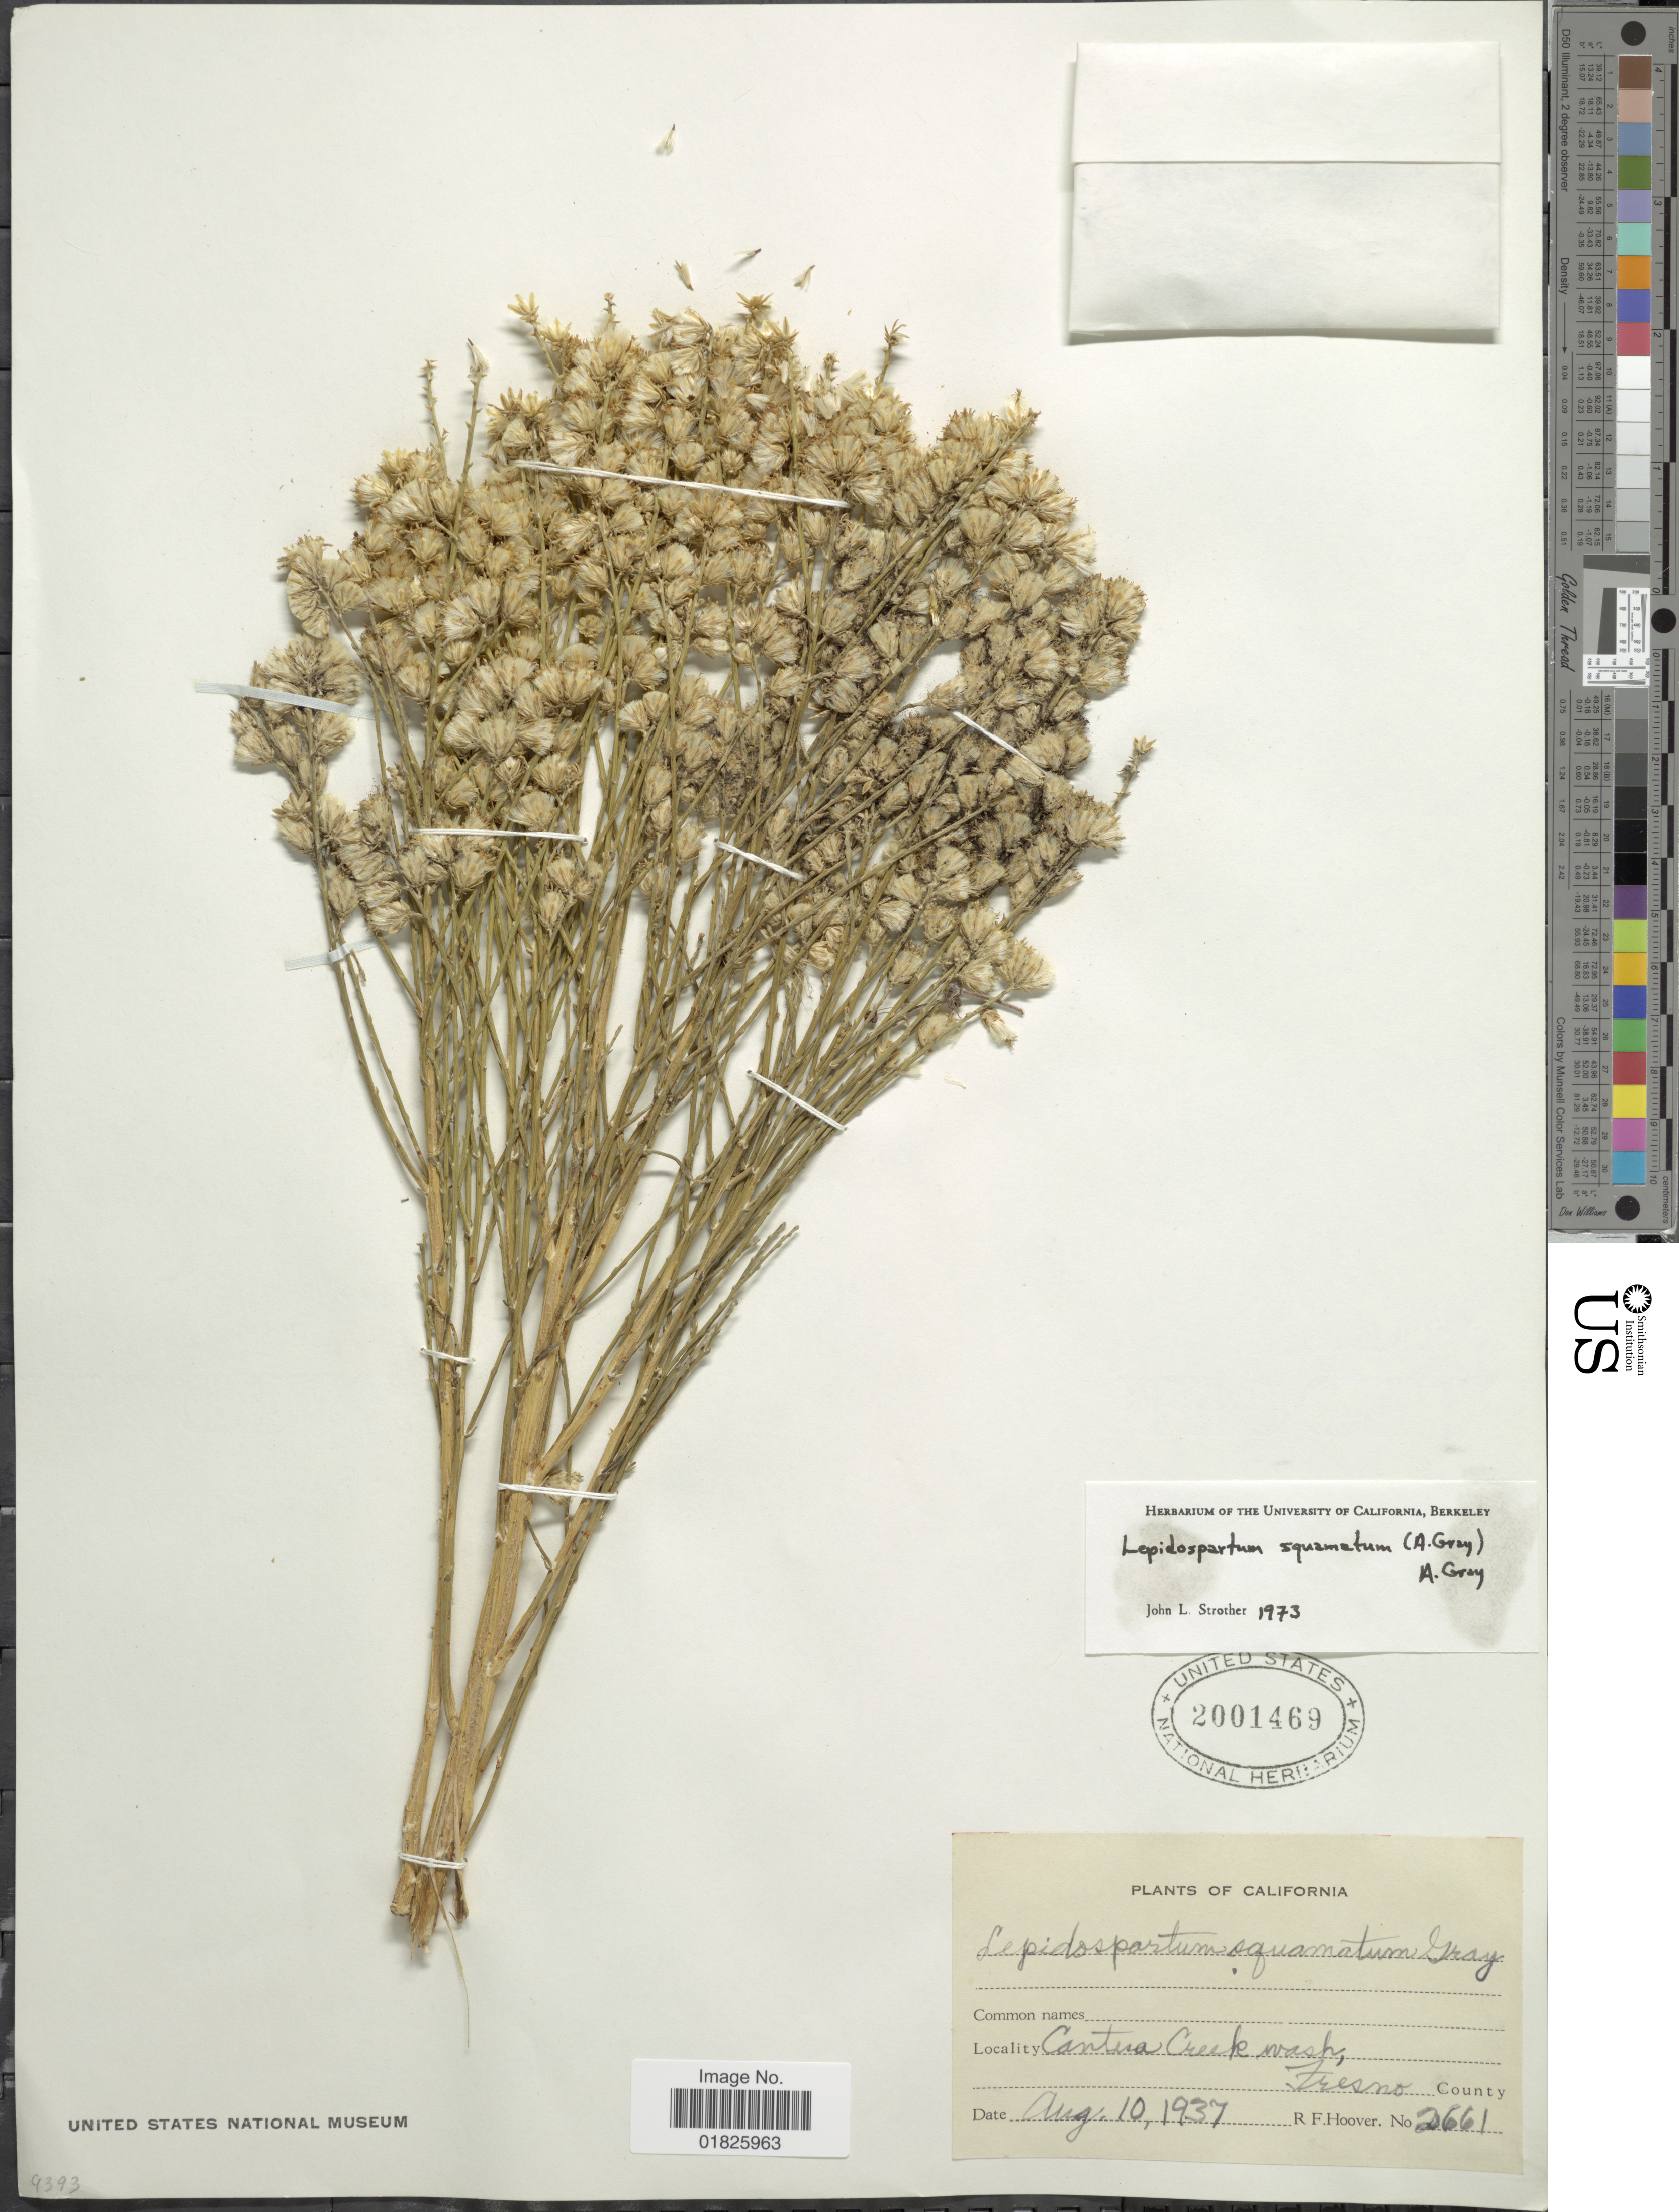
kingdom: Plantae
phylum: Tracheophyta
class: Magnoliopsida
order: Asterales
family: Asteraceae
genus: Lepidospartum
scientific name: Lepidospartum squamatum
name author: A. Gray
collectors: R. F. Hoover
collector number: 2661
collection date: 1937-08-10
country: United States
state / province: California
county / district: Fresno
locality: Cantua Creek Wash, Fresno County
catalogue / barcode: US 2001469